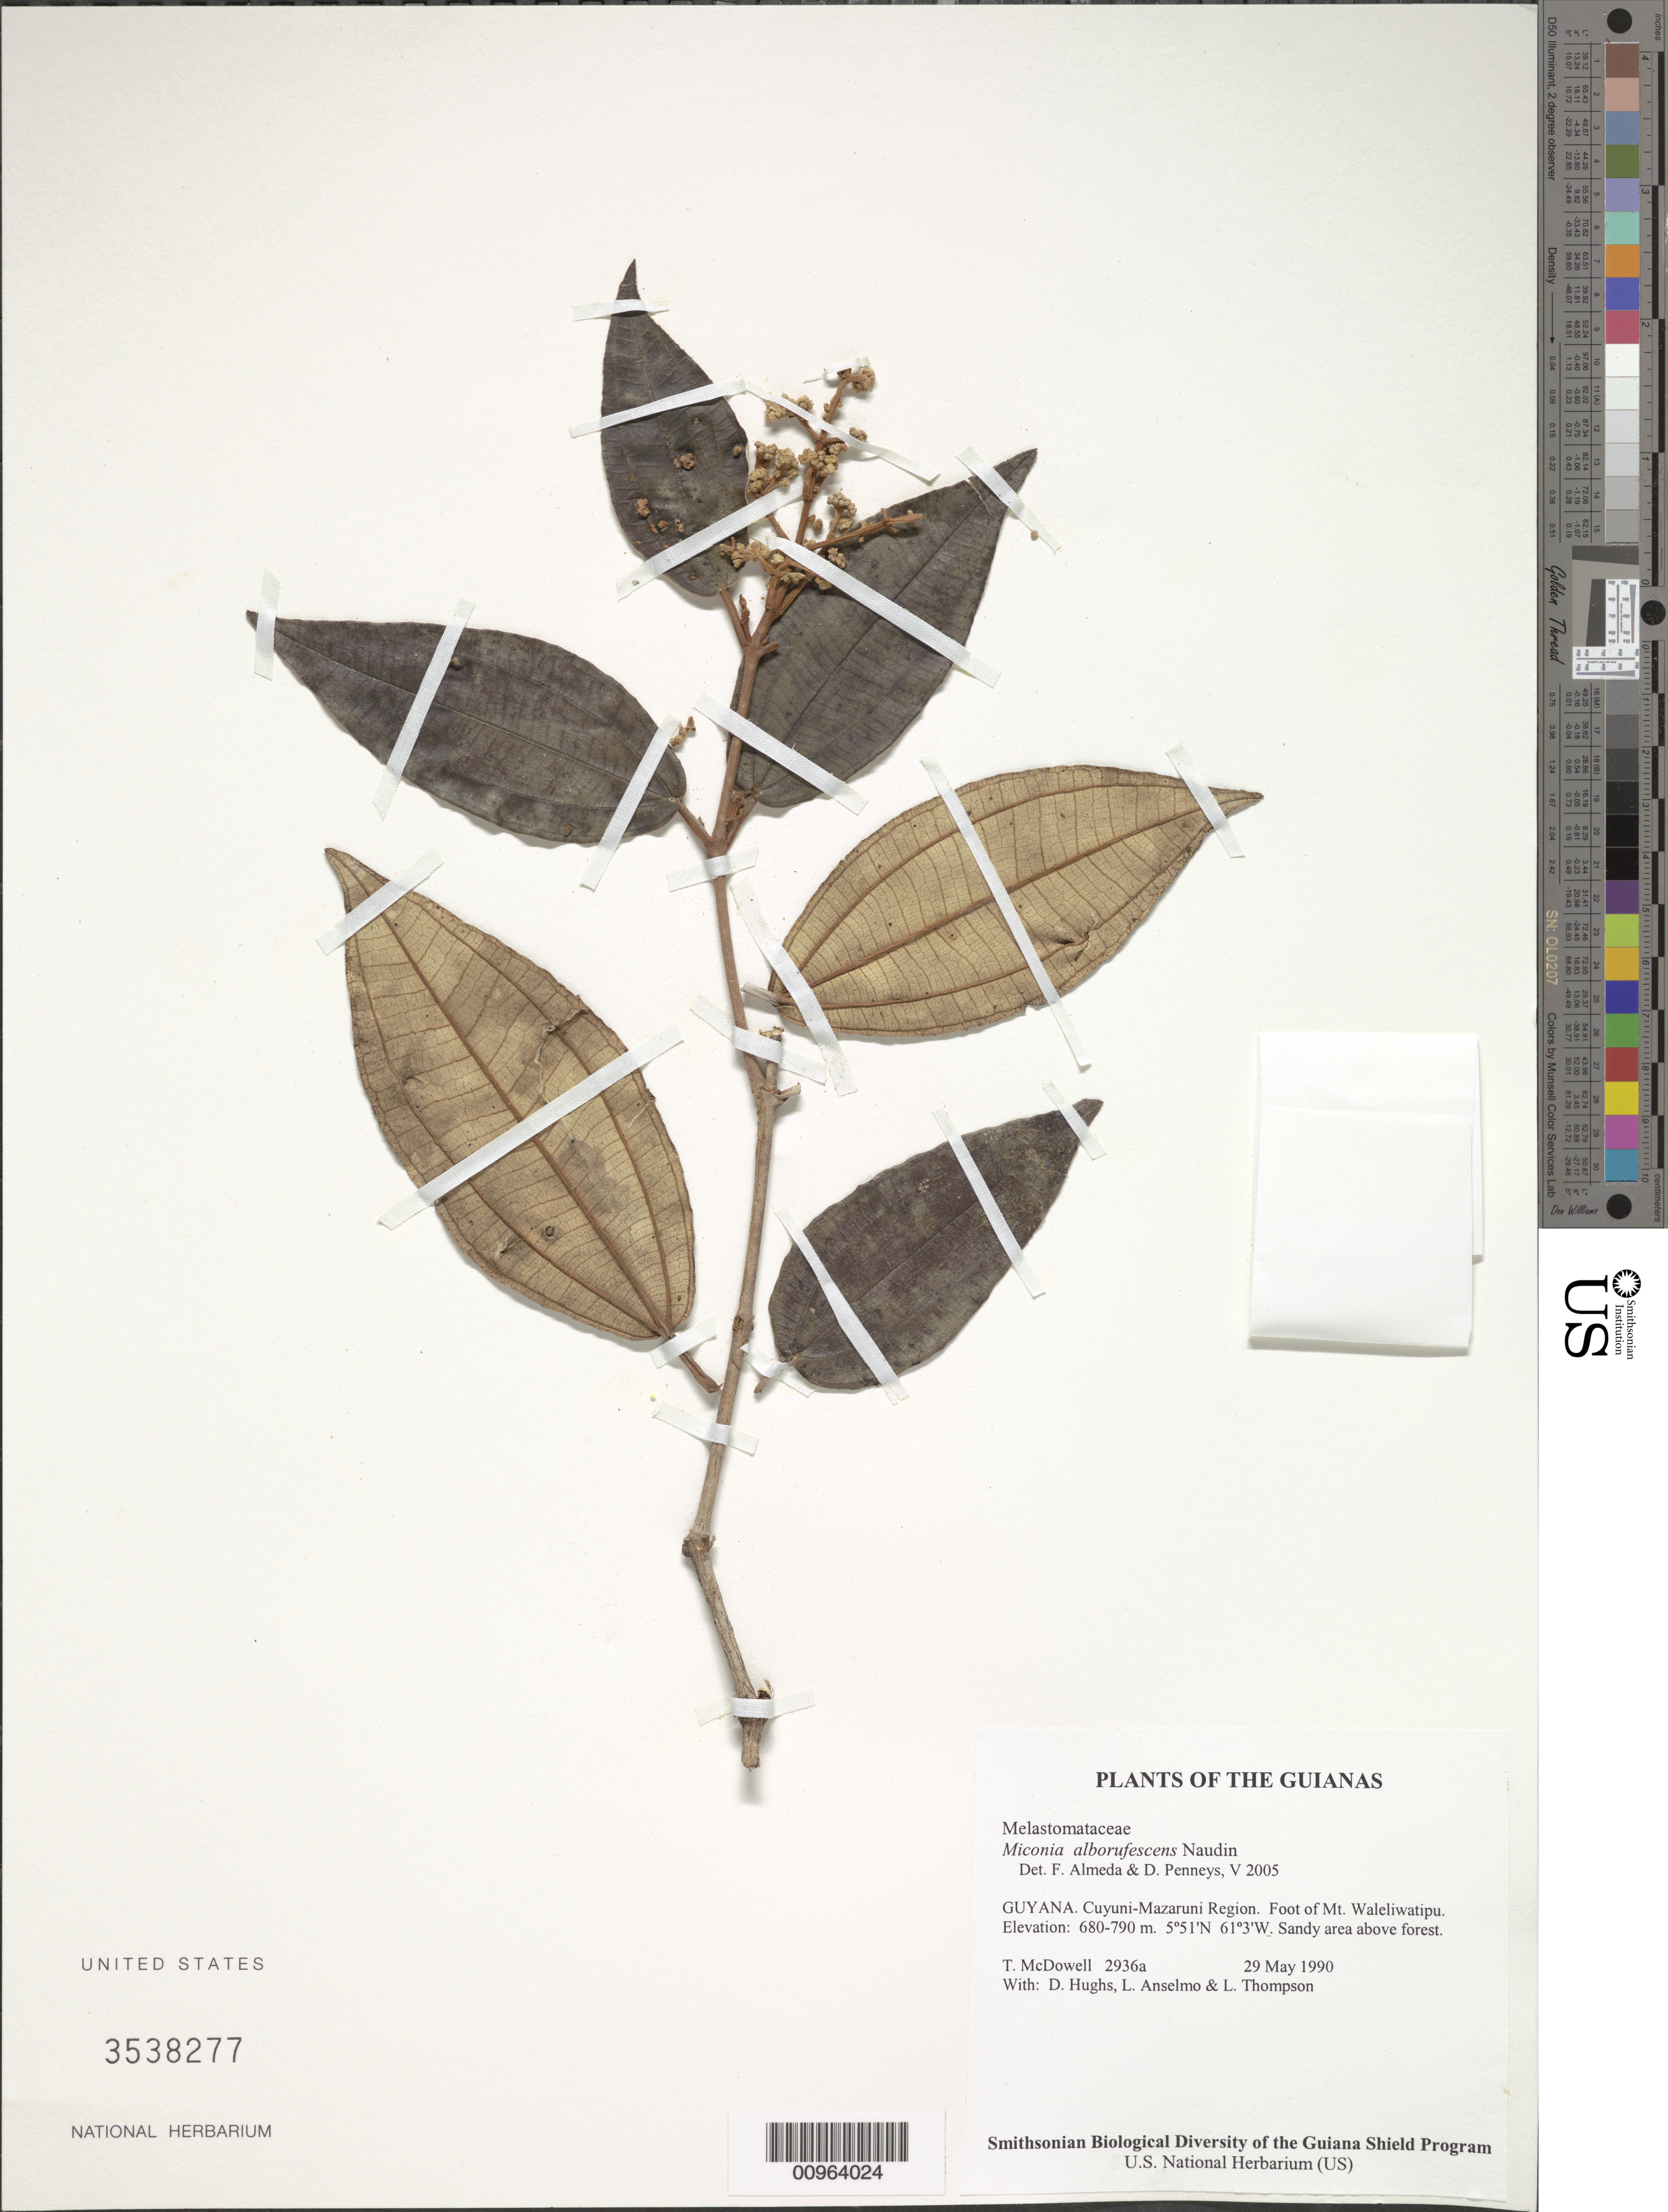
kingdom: Plantae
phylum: Tracheophyta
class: Magnoliopsida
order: Myrtales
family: Melastomataceae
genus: Miconia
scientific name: Miconia alborufescens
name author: Naudin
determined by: Almeda, F.; Penneys, D. S.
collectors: T. McDowell, D. Hughs, L. Anselmo & L. Thompson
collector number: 2936 a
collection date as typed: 29 May 1990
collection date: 1990-05-29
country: Guyana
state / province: Cuyuni-Mazaruni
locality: Foot of Mt. Waleliwatipu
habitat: Sandy area above forest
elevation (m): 680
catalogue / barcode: US 3538277